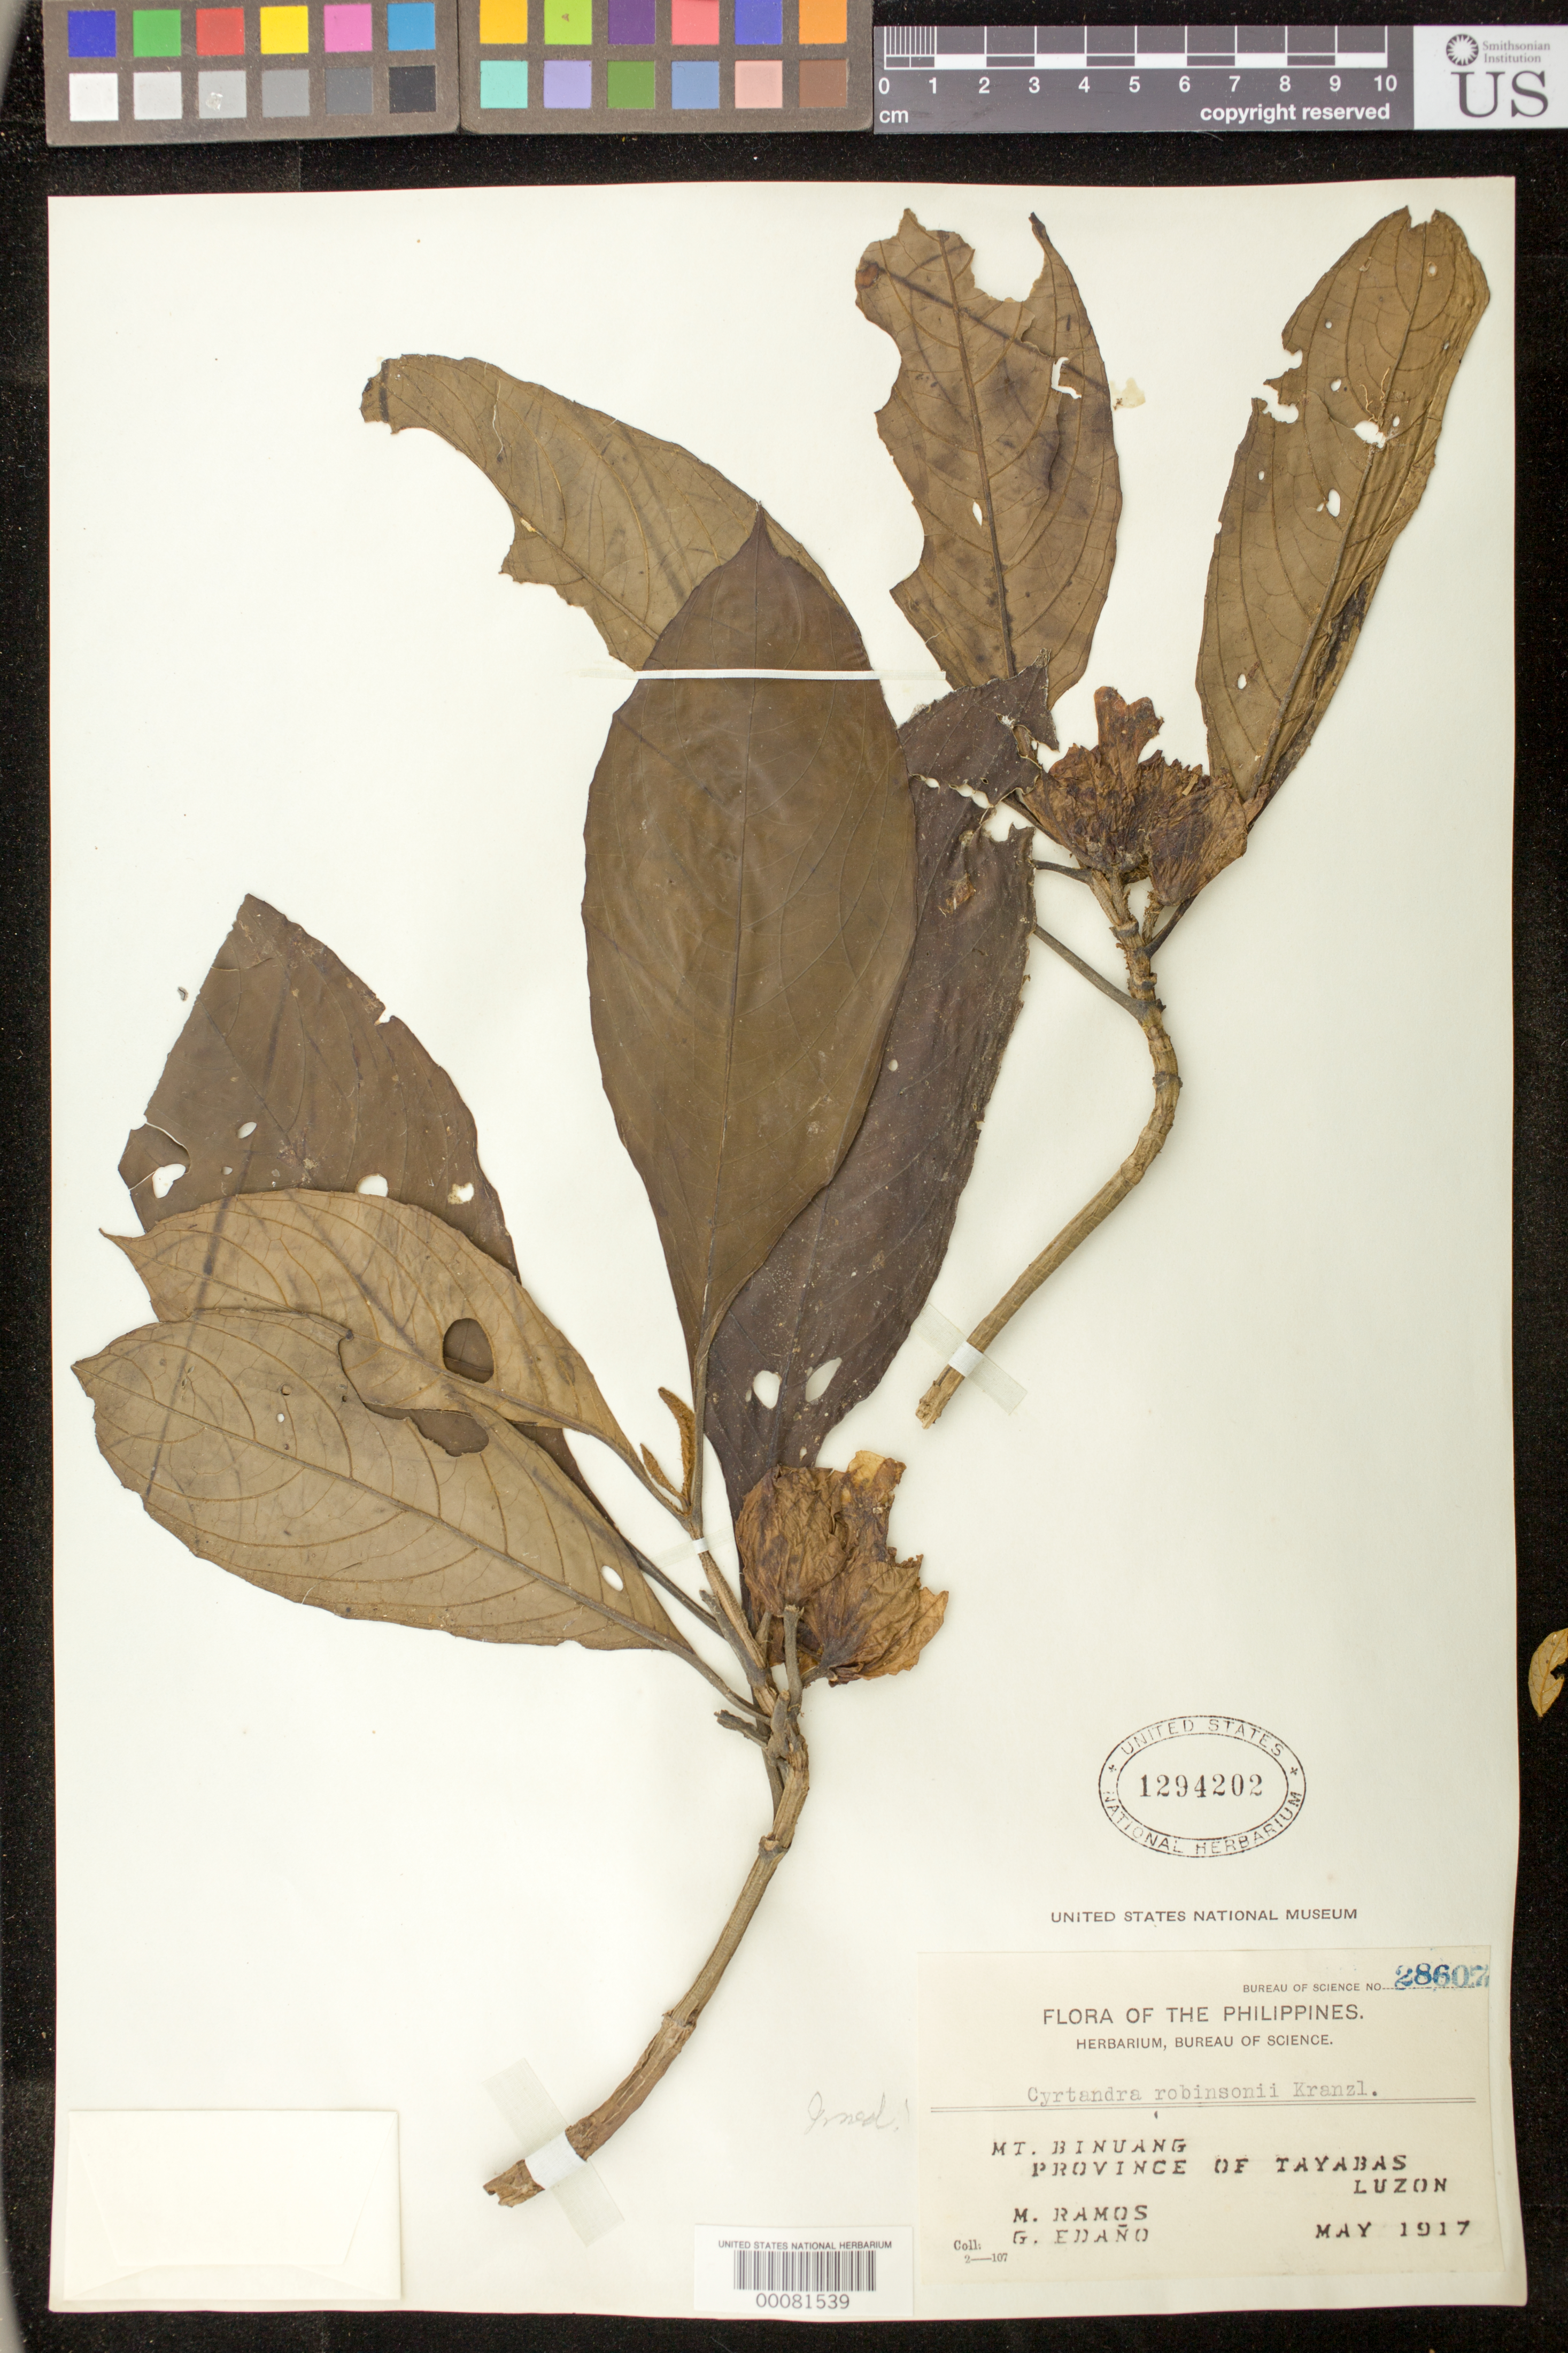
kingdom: Plantae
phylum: Tracheophyta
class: Magnoliopsida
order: Lamiales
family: Gesneriaceae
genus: Cyrtandra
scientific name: Cyrtandra sp.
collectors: M. Ramos & G. Edaño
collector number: Bur. Sci. 28607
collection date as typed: May 1917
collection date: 1917-05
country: Philippines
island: Luzon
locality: Mt. Binuang, Province of Tayabas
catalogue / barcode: US 1294202